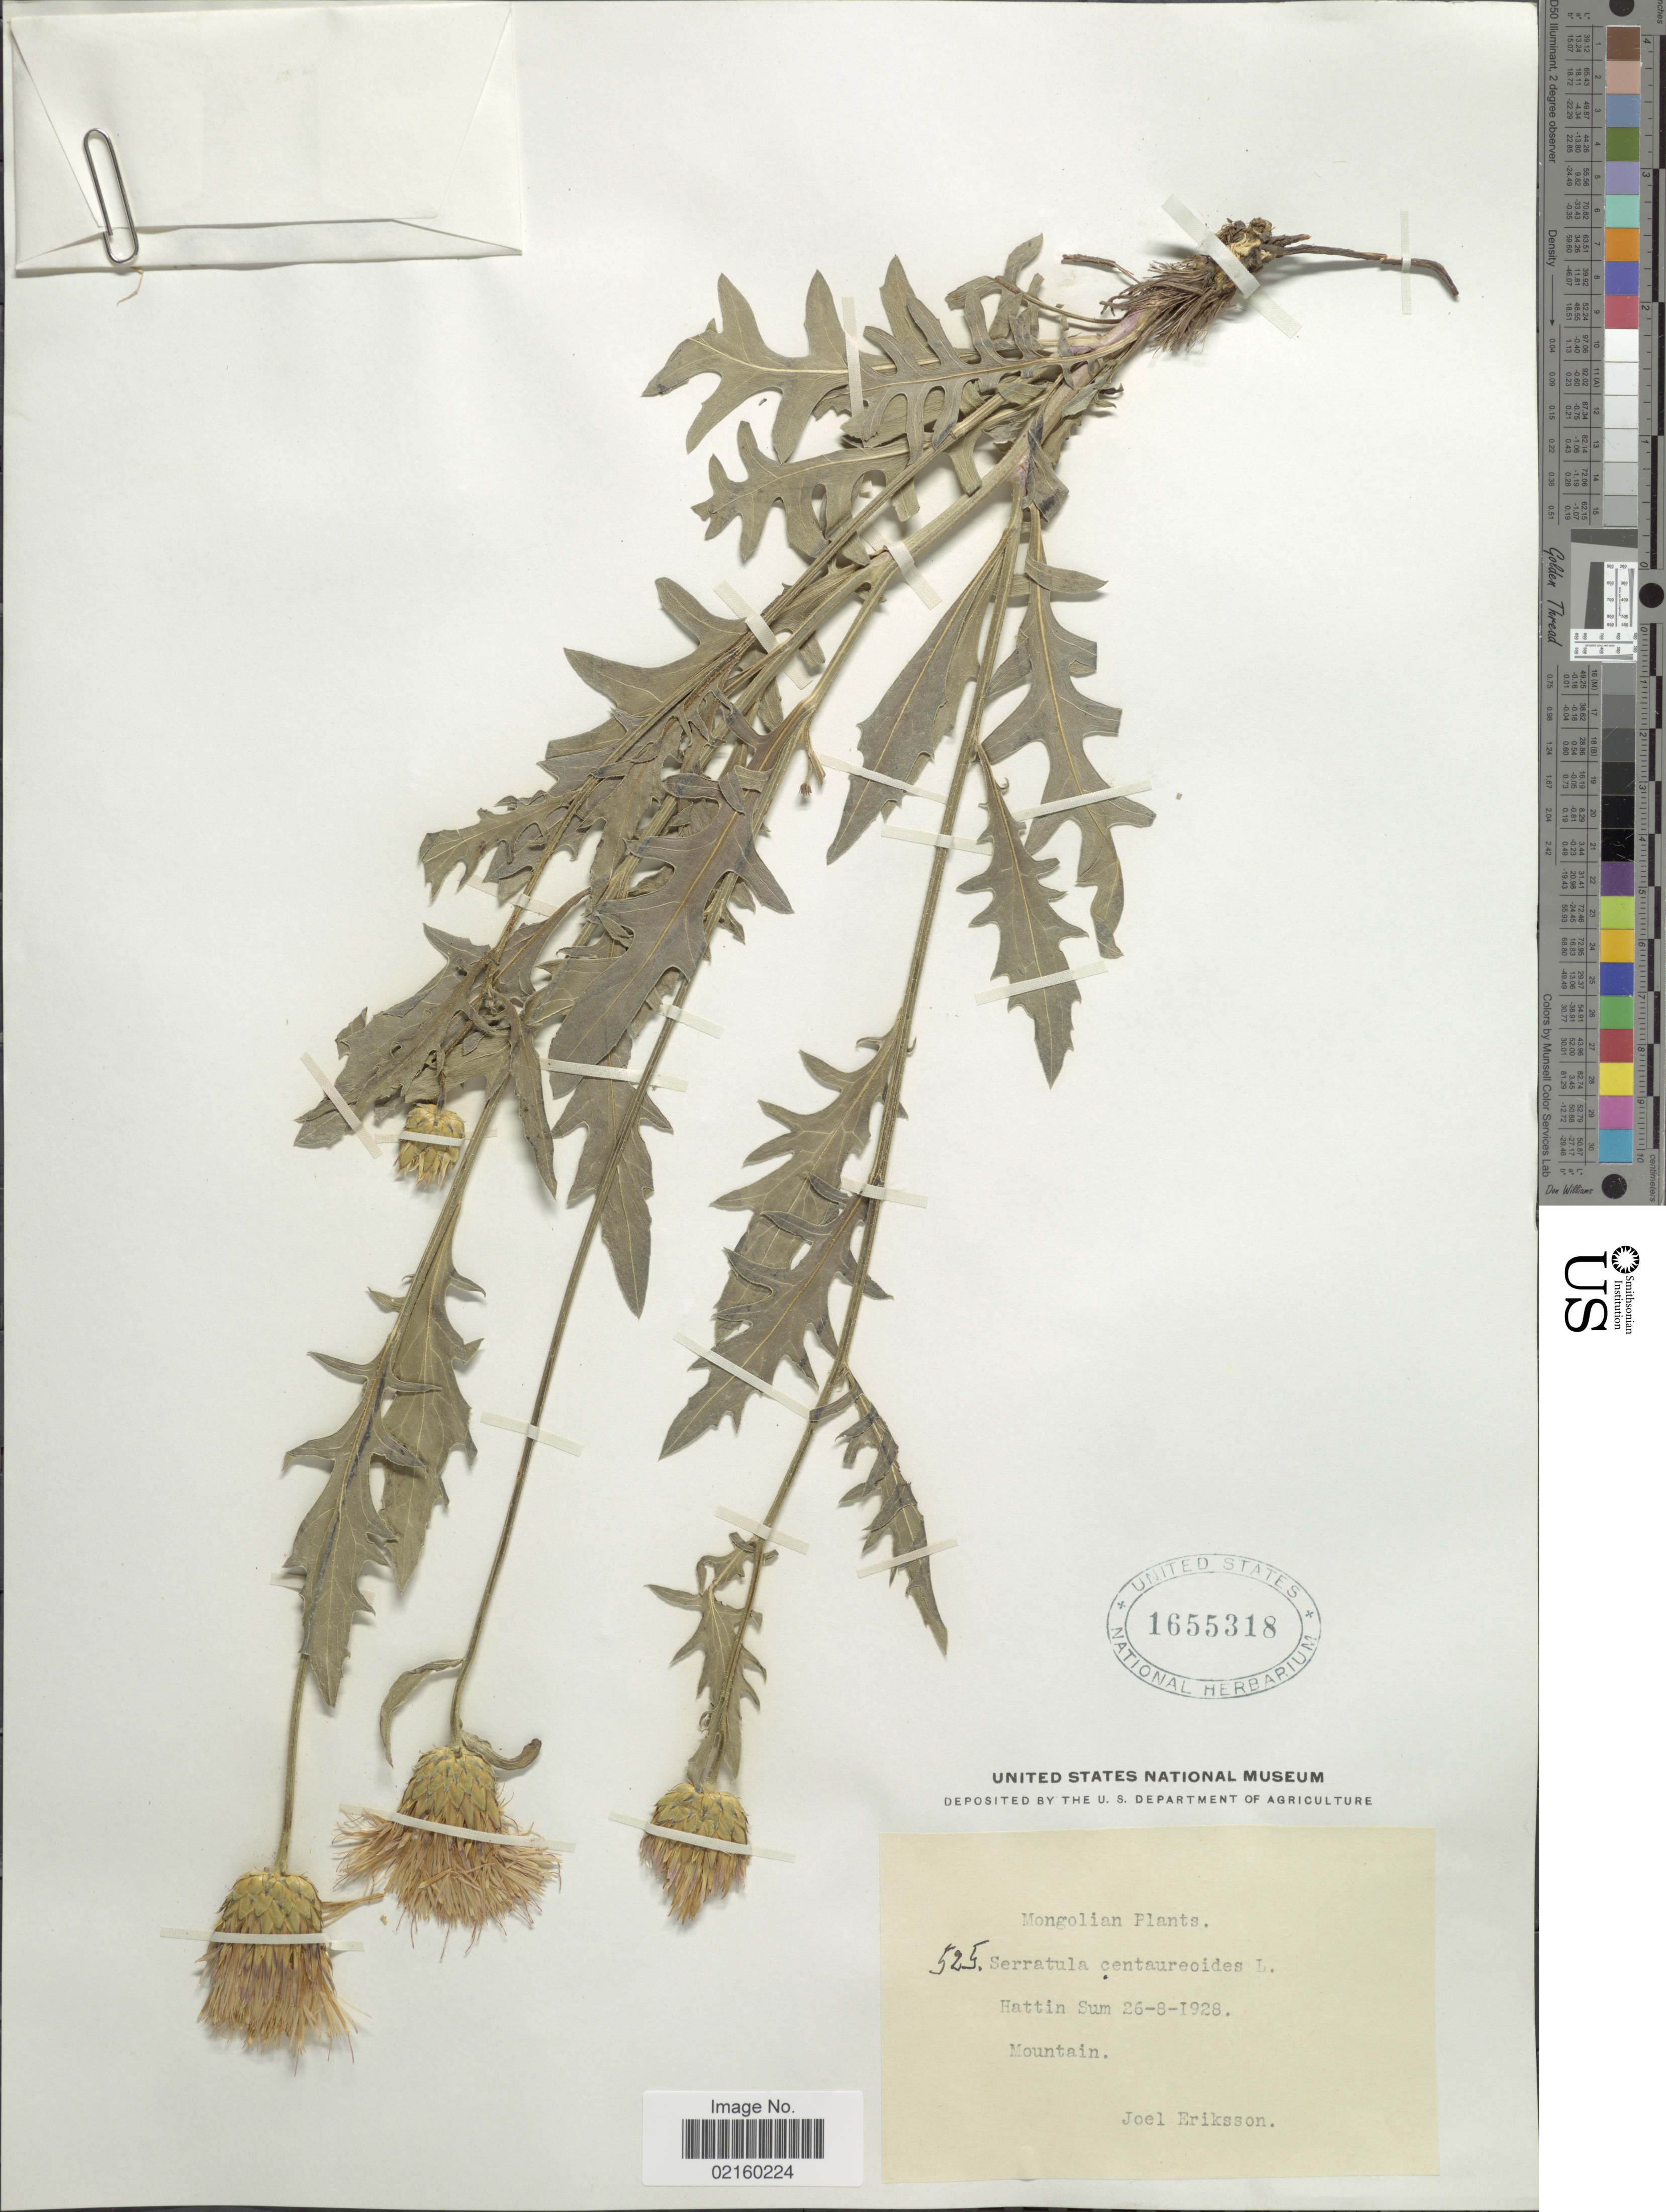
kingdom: Plantae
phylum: Tracheophyta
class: Magnoliopsida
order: Asterales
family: Asteraceae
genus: Serratula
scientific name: Serratula centauroides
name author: L.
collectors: J. Erikson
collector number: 525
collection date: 1928-08-26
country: Mongolia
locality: Hattin Sum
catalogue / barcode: US 1655318